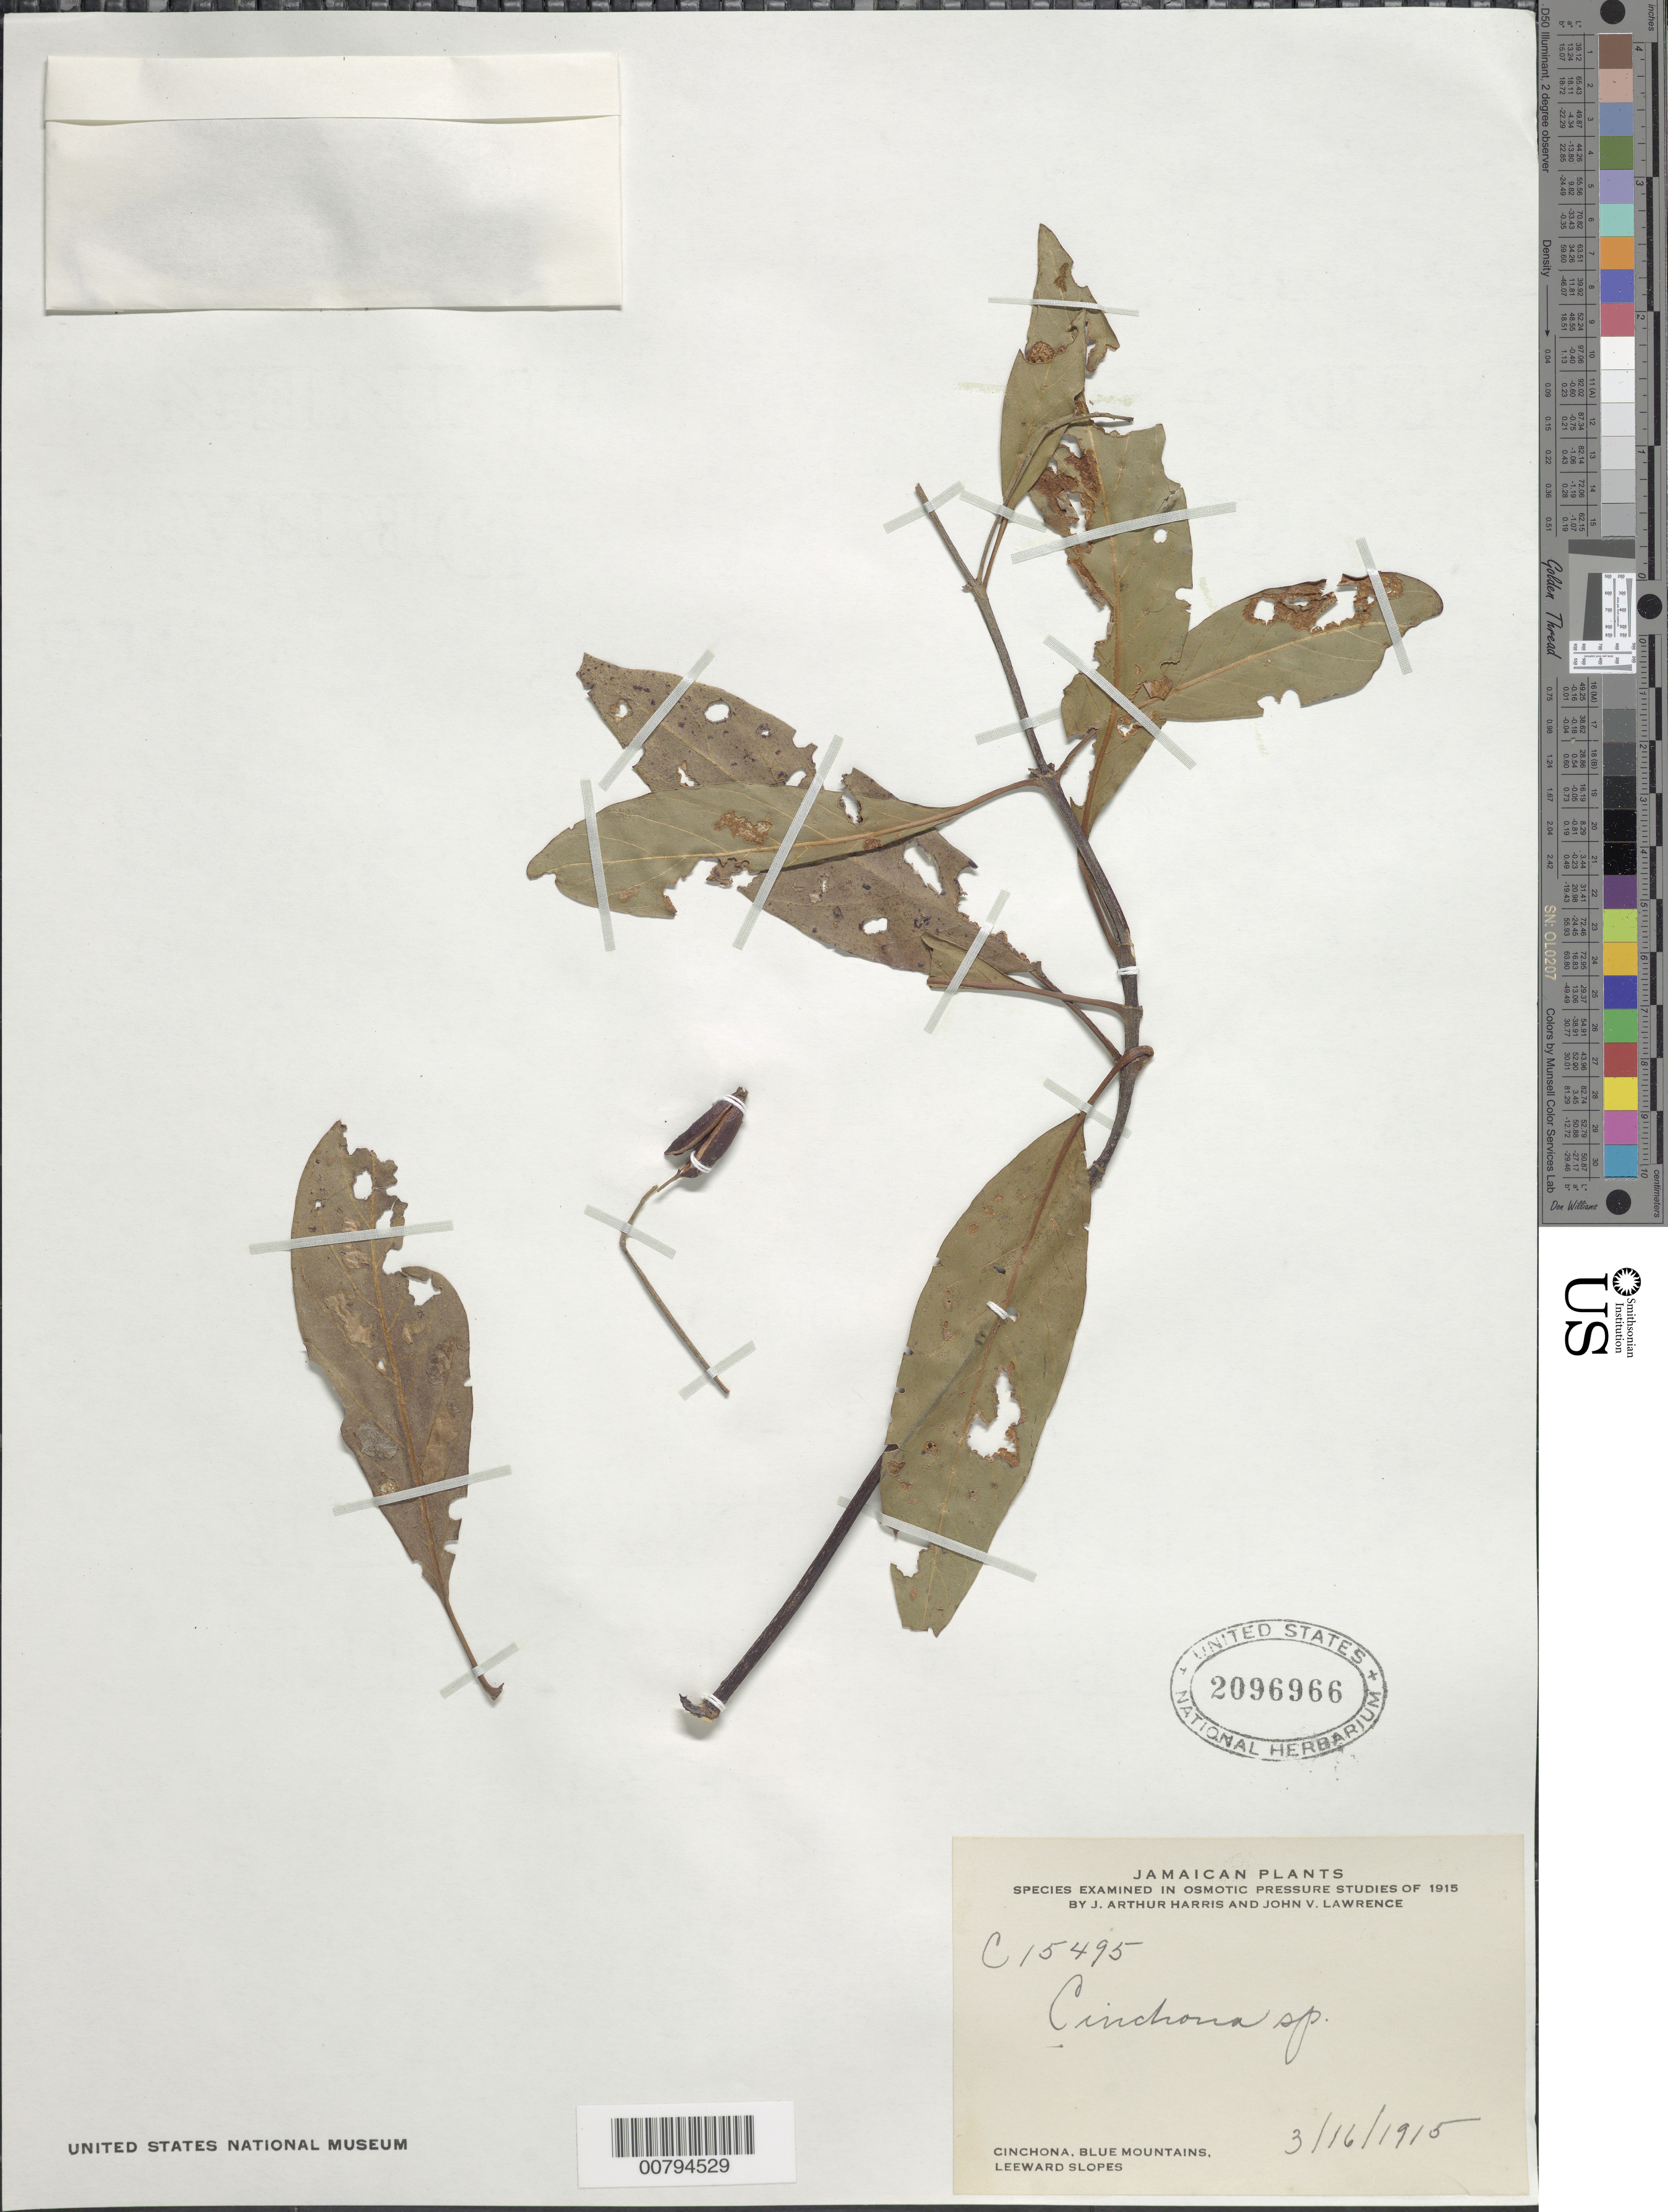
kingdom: Plantae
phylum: Tracheophyta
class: Magnoliopsida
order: Gentianales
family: Rubiaceae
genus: Cinchona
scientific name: Cinchona sp.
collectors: J. A. Harris & J. Lawrence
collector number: C 15495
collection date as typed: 16 Mar 1915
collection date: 1915-03-16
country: Jamaica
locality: Cinchona, Blue Mountains, leeward slopes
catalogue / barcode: US 2096966